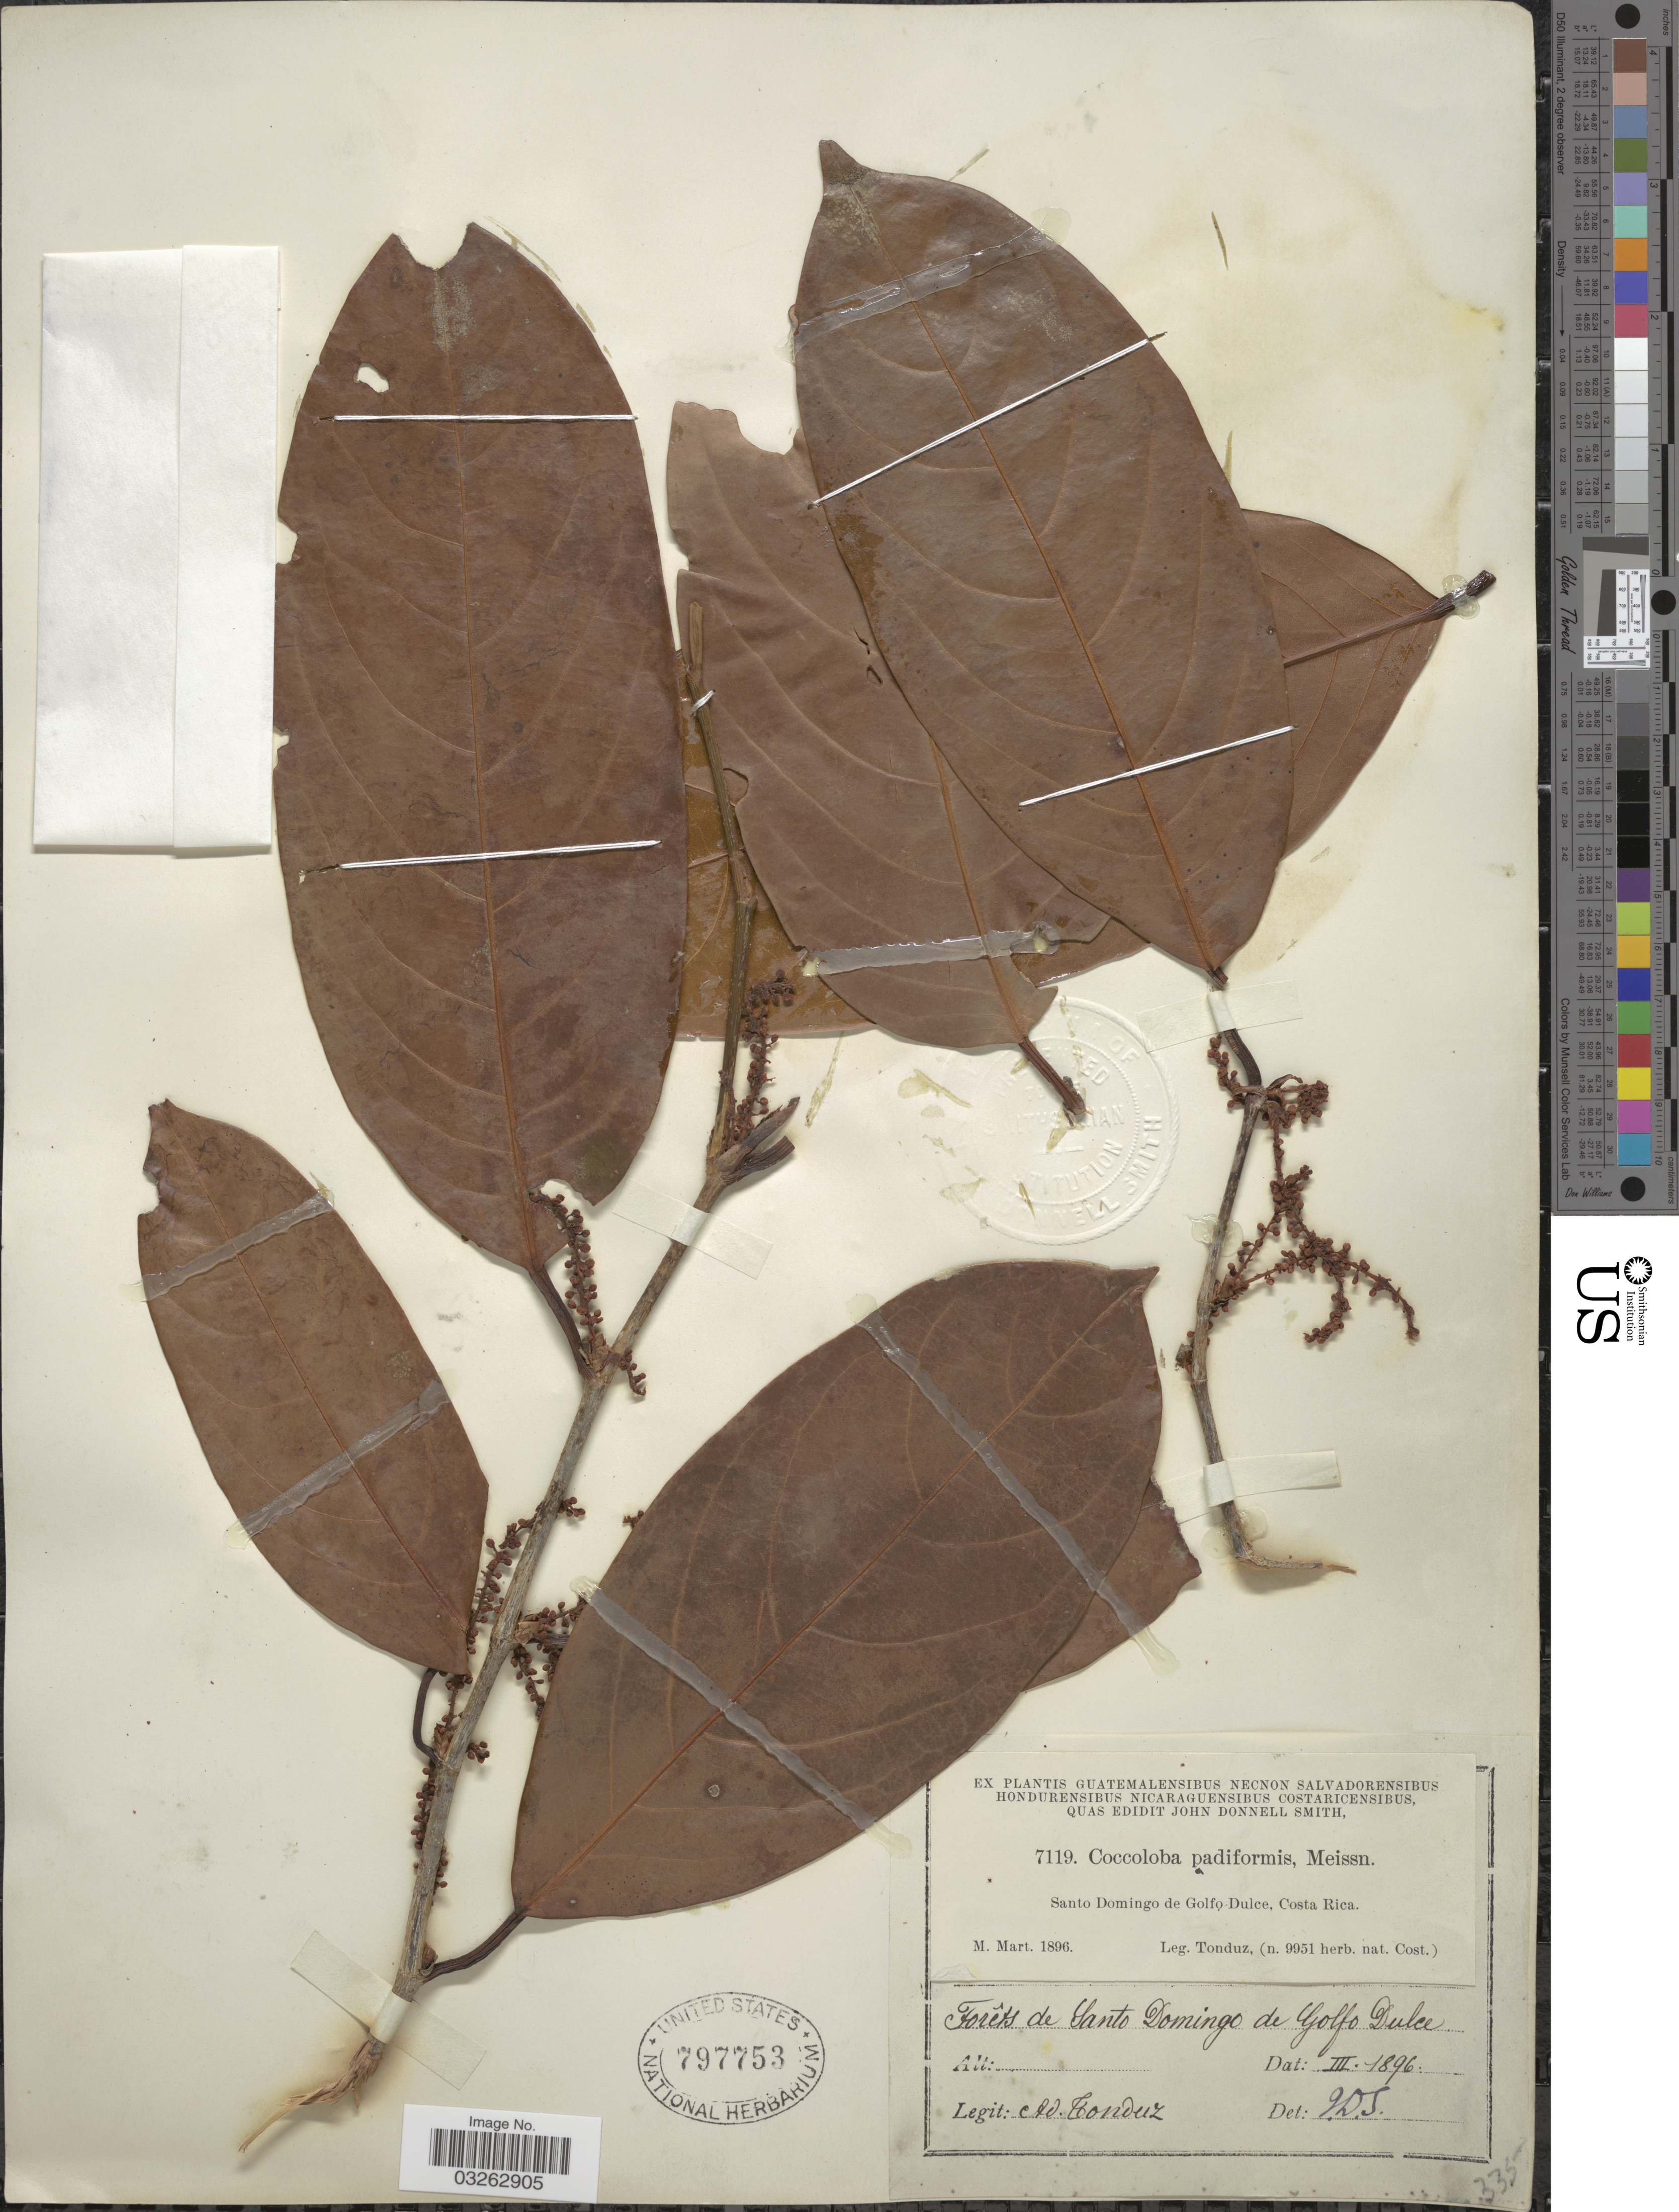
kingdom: Plantae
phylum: Tracheophyta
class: Magnoliopsida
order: Caryophyllales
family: Polygonaceae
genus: Coccoloba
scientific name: Coccoloba padiformis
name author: Meisn.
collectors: A. Tonduz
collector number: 7119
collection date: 1896-03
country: Costa Rica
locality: Santo Domingo de Golfo Dulce.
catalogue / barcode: US 797753